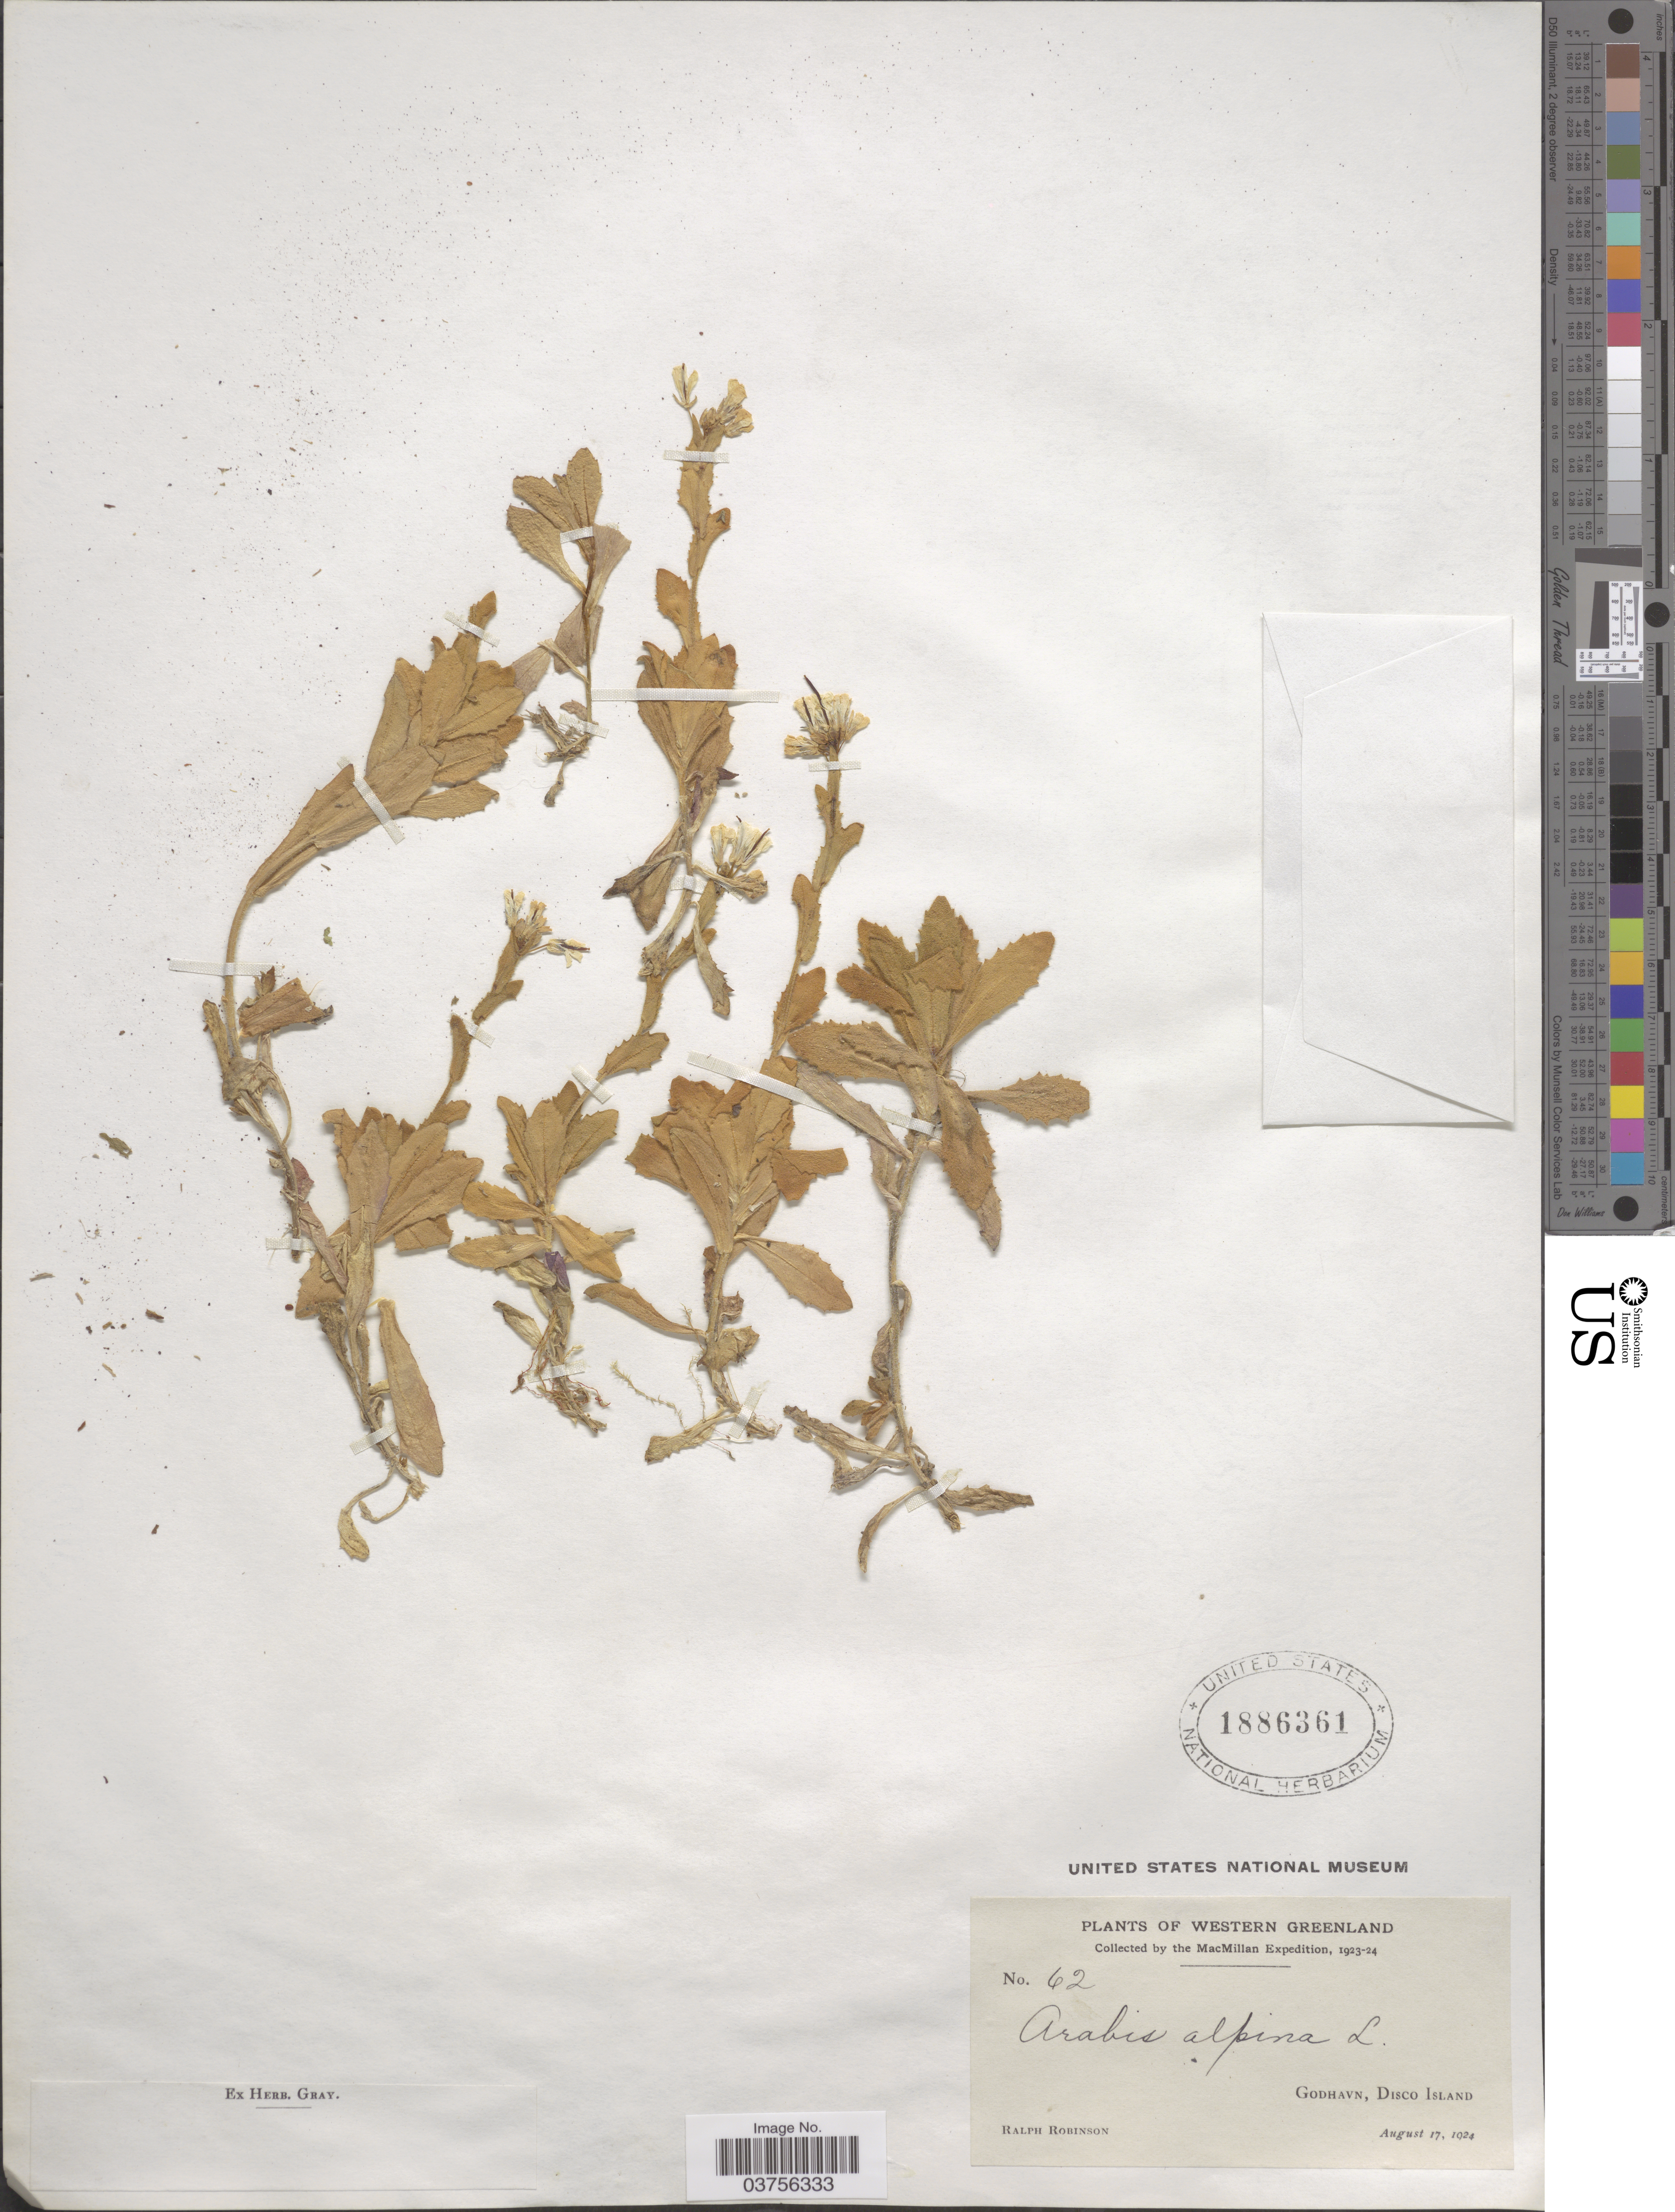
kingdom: Plantae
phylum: Tracheophyta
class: Magnoliopsida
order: Brassicales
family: Brassicaceae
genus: Arabis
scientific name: Arabis alpina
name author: L.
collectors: R. Robinson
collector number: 62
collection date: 1924-08-17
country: Greenland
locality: Western Greenland. Godhavn, Disco Island.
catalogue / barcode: US 1886361